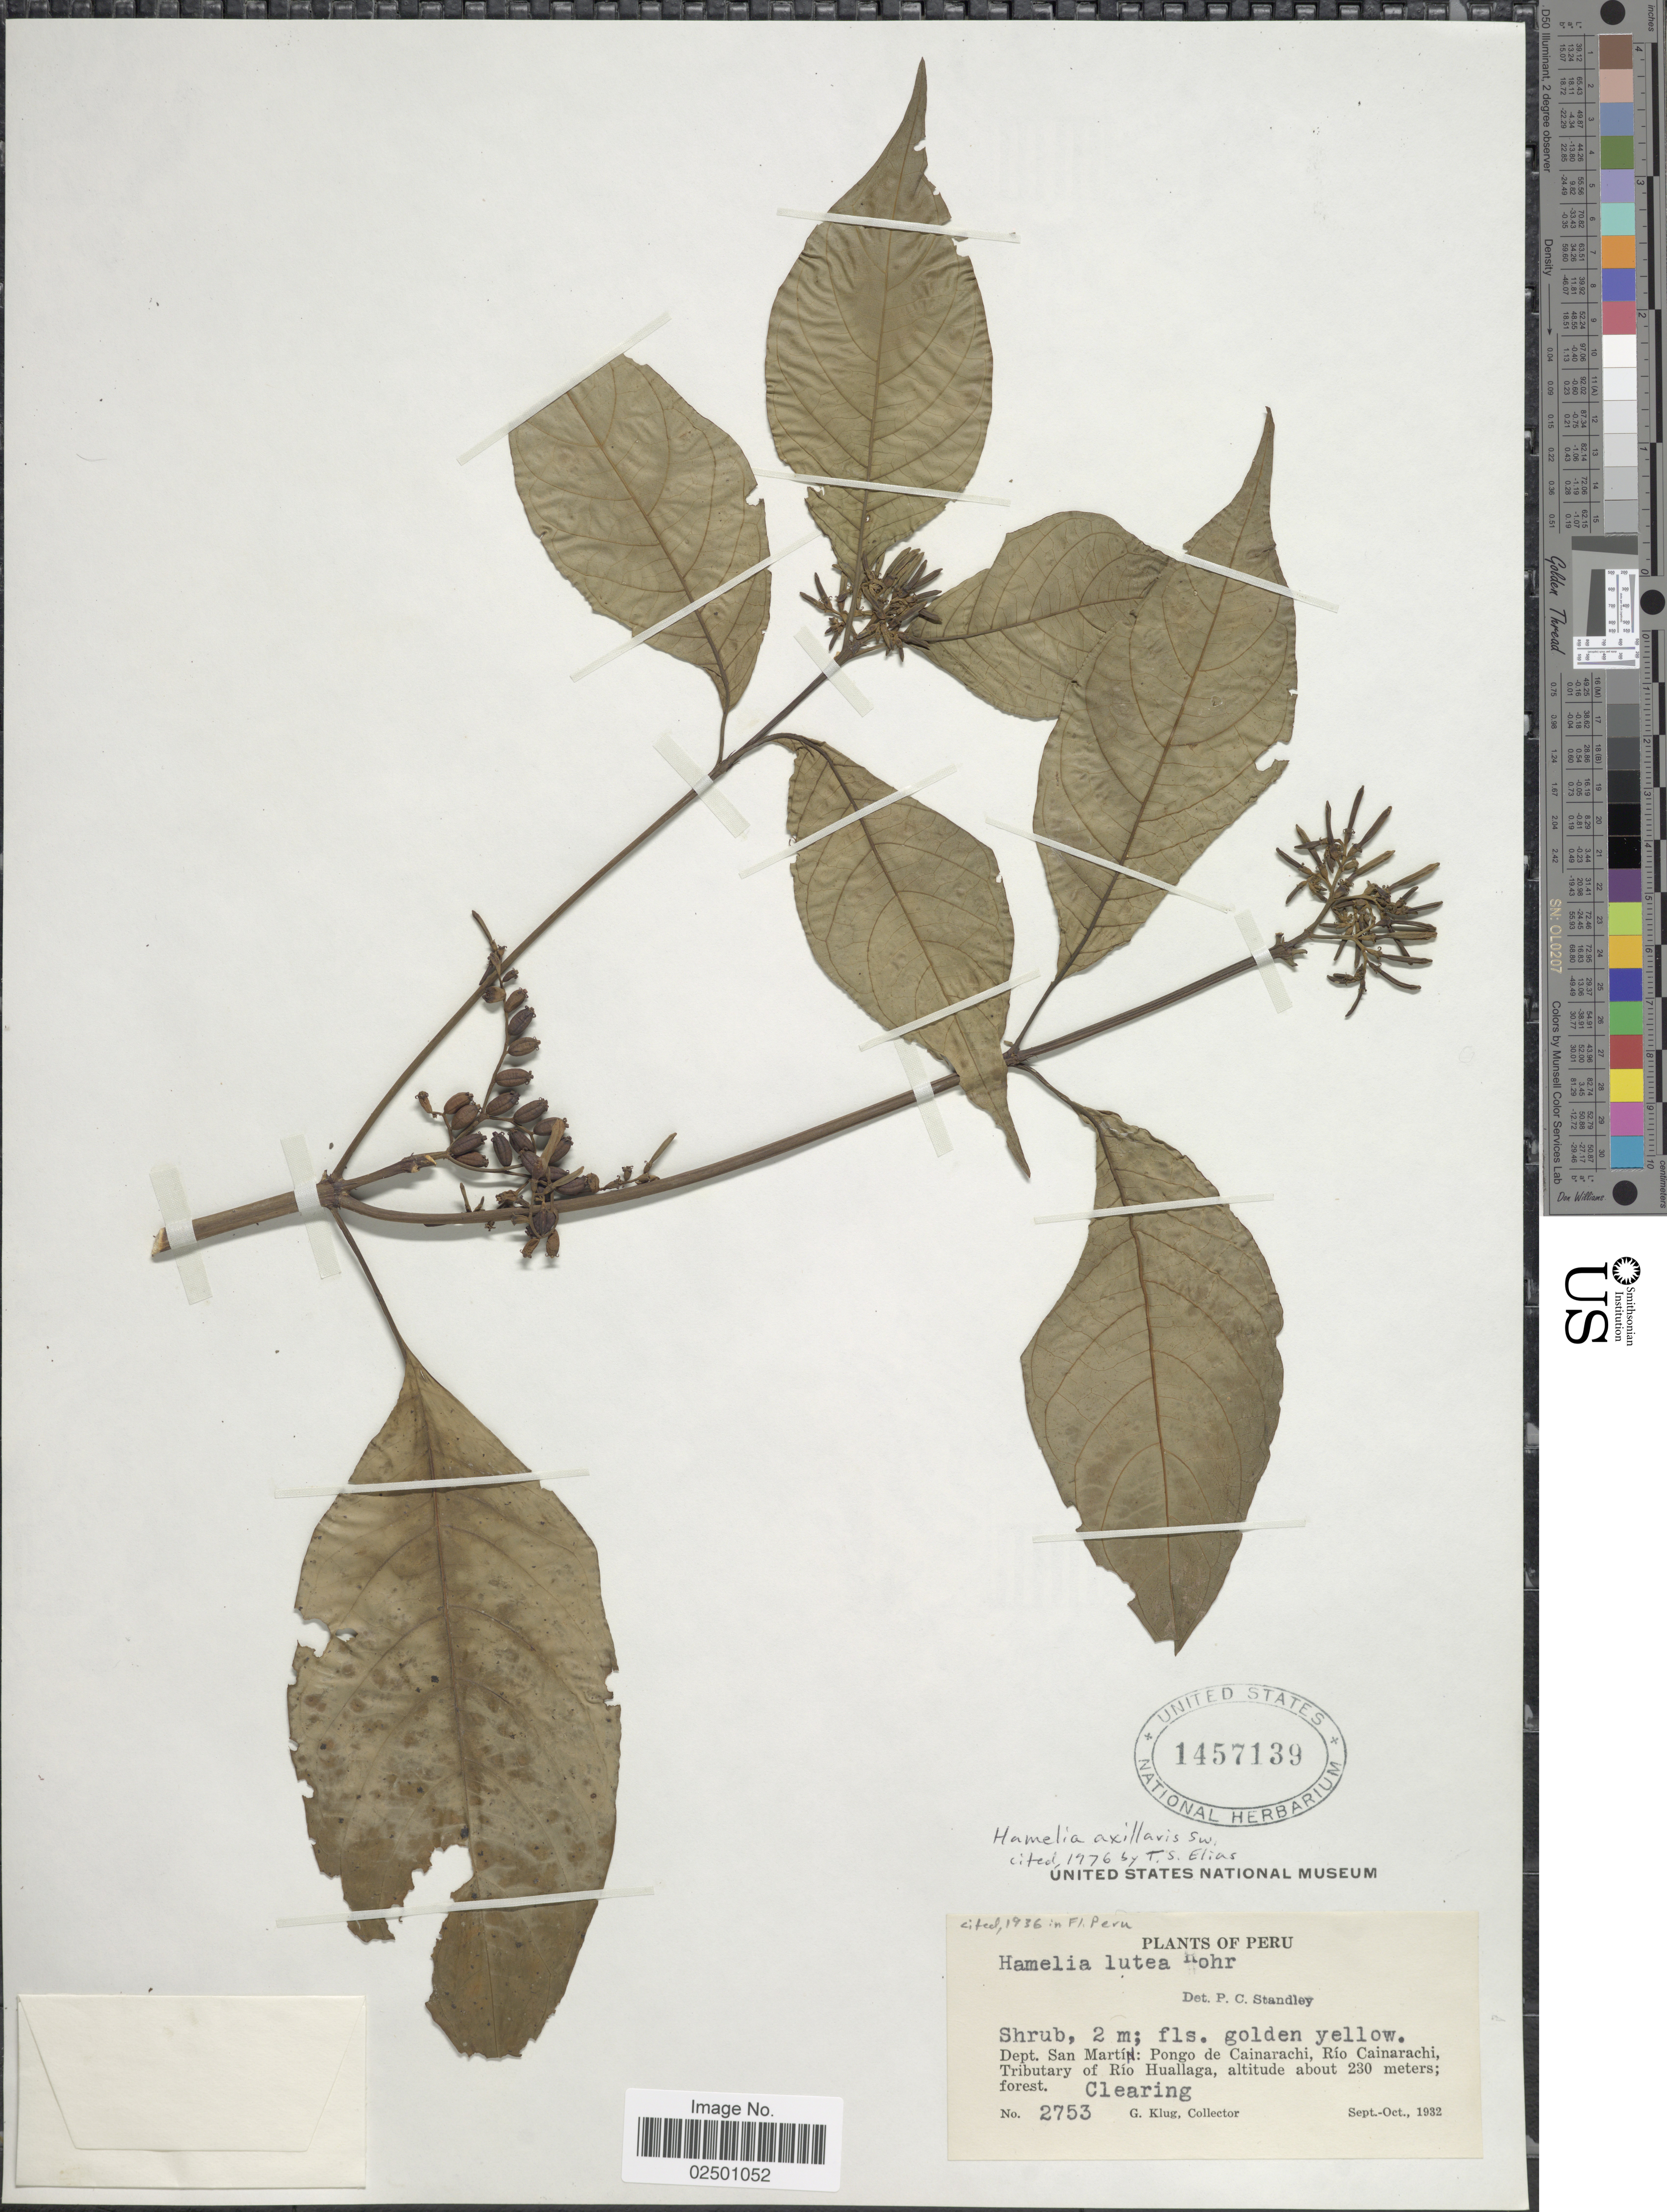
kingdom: Plantae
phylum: Tracheophyta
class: Magnoliopsida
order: Gentianales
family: Rubiaceae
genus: Hamelia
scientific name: Hamelia axillaris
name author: Sw.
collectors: G. Klug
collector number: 2753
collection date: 1932-09/1932-10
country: Peru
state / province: San Martín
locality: Dept. San Martin: Pongo de Cainarachi, Rio Cainarachi, Tributary of Rio Huallaga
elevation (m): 230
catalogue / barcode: US 1457139